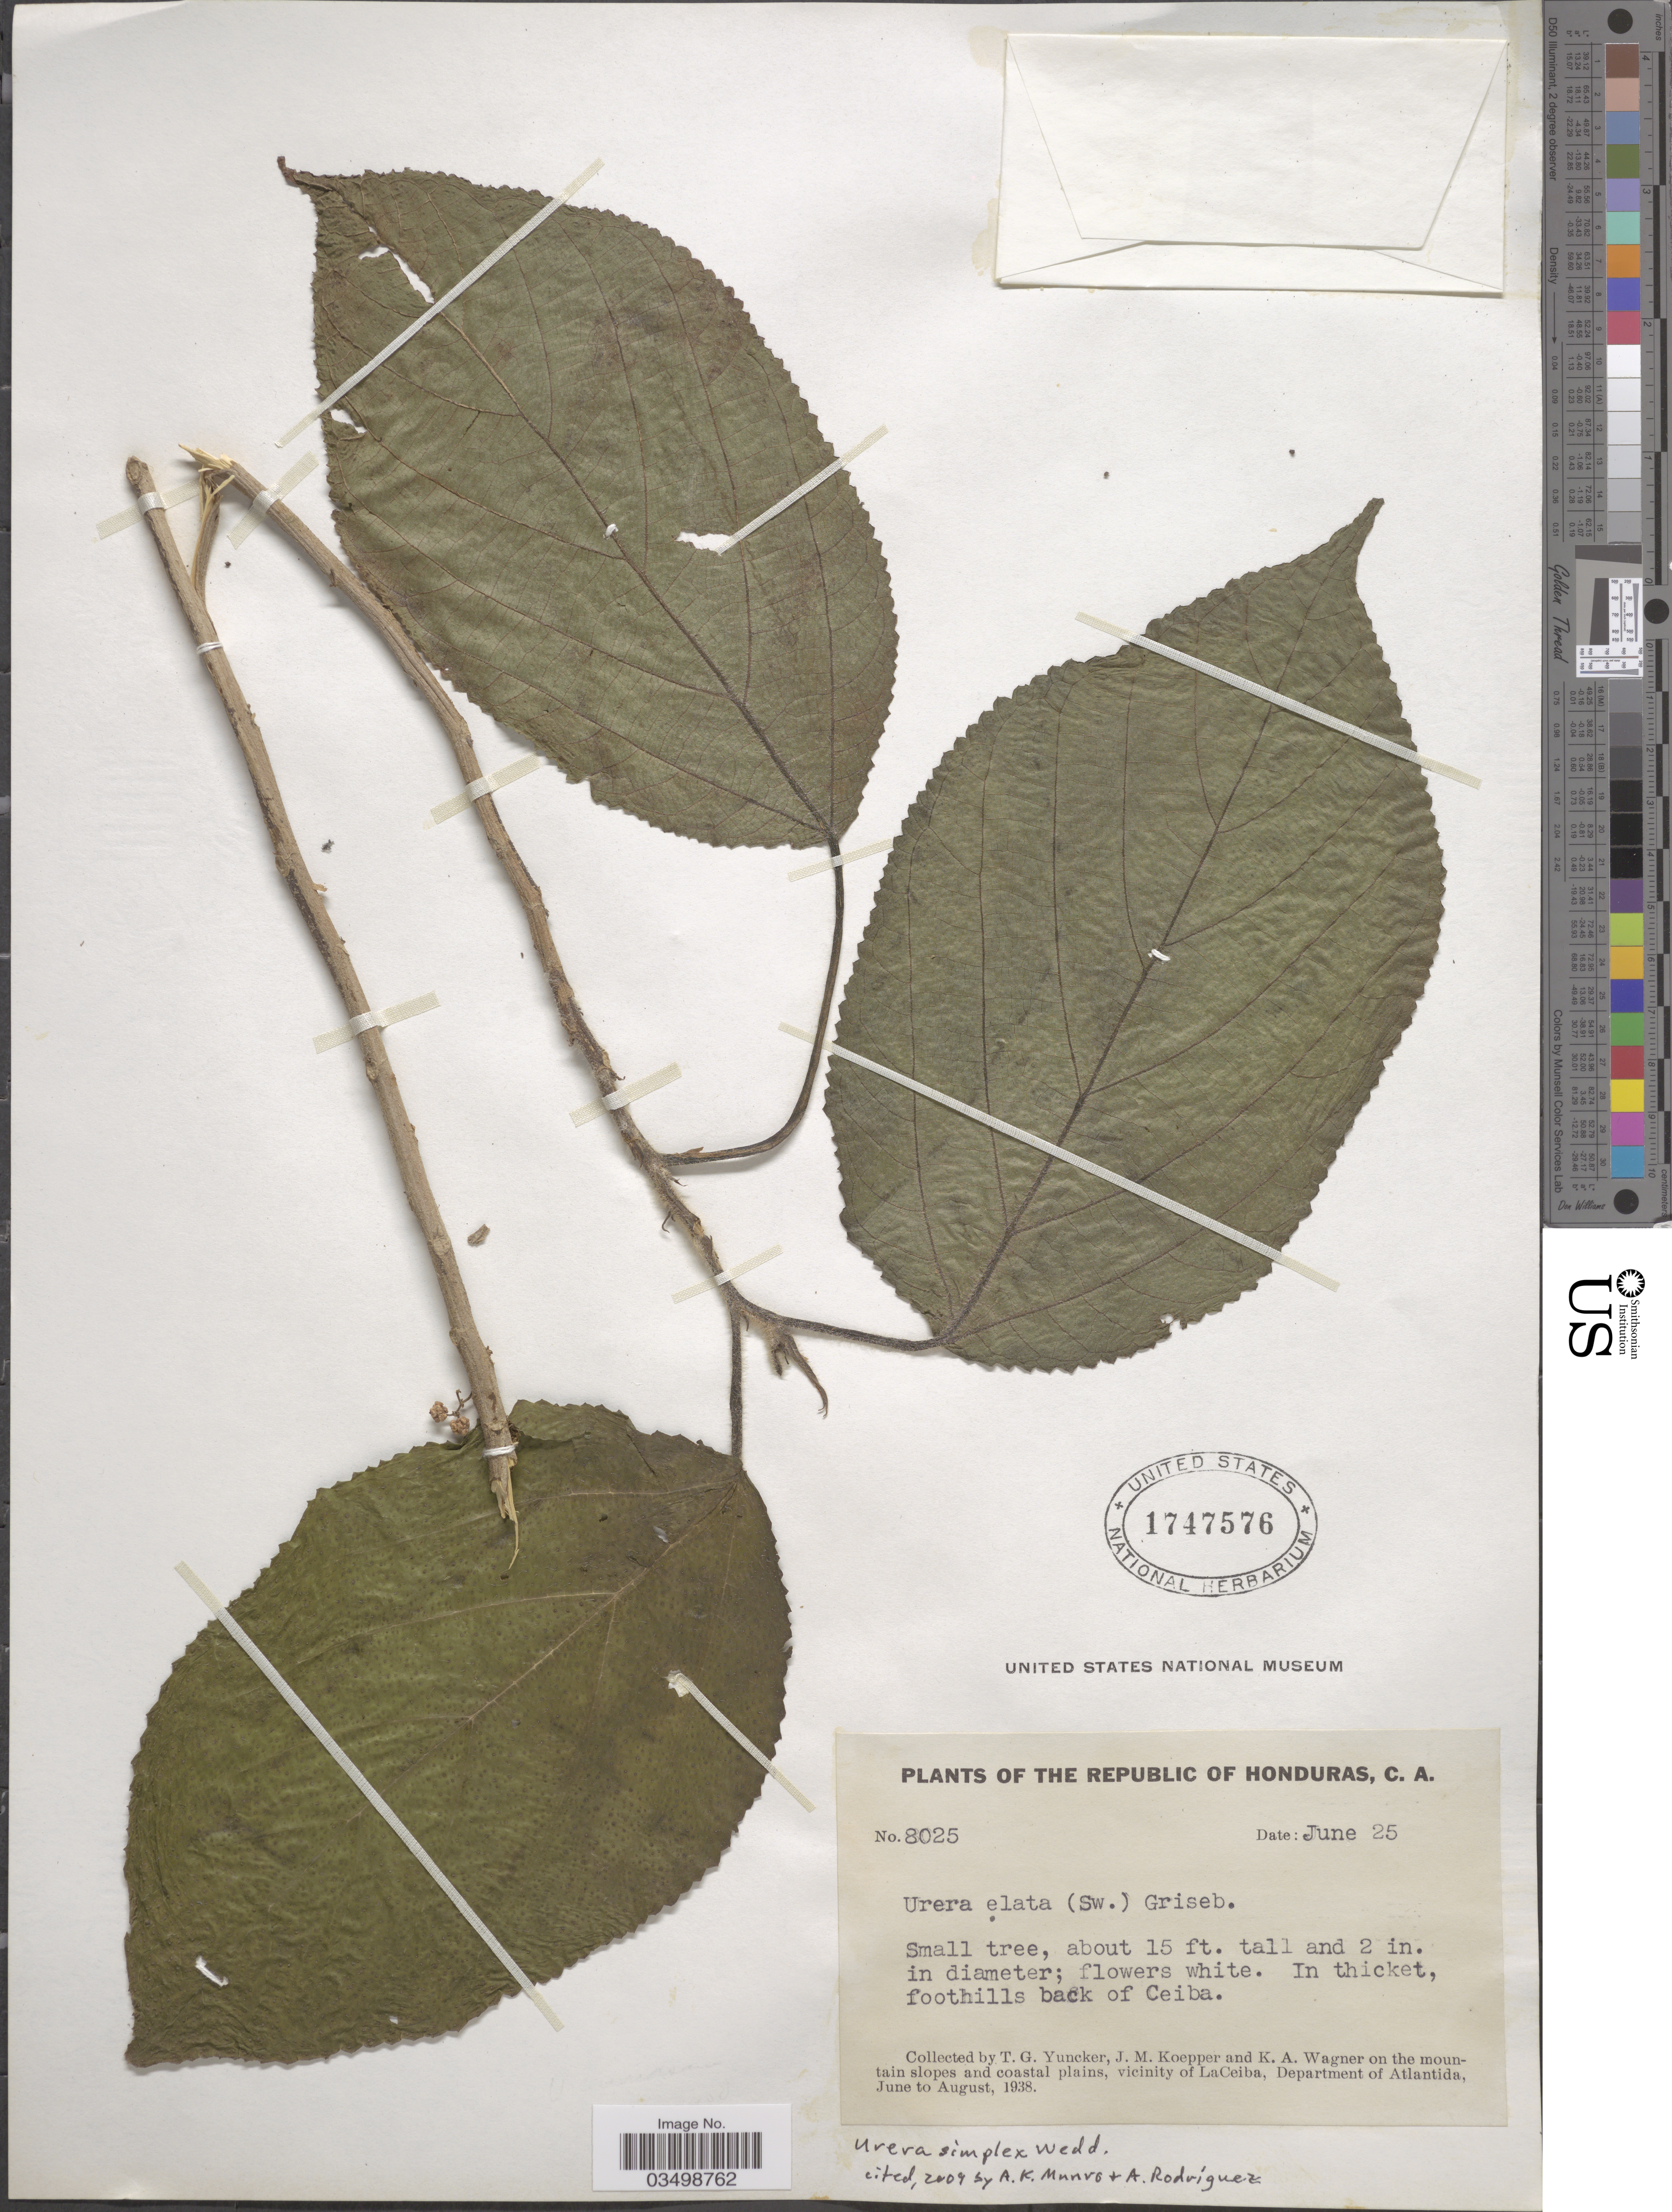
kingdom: Plantae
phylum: Tracheophyta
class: Magnoliopsida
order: Rosales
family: Urticaceae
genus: Urera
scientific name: Urera simplex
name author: Wedd.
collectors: T. G. Yuncker, J. M. Koepper & K. A. Wagner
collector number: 8025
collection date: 1938-06-25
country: Honduras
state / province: Atlantida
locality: Foothills back of Ceiba. Vicinity of LaCeiba, Department of Atlantida.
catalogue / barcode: US 1747576